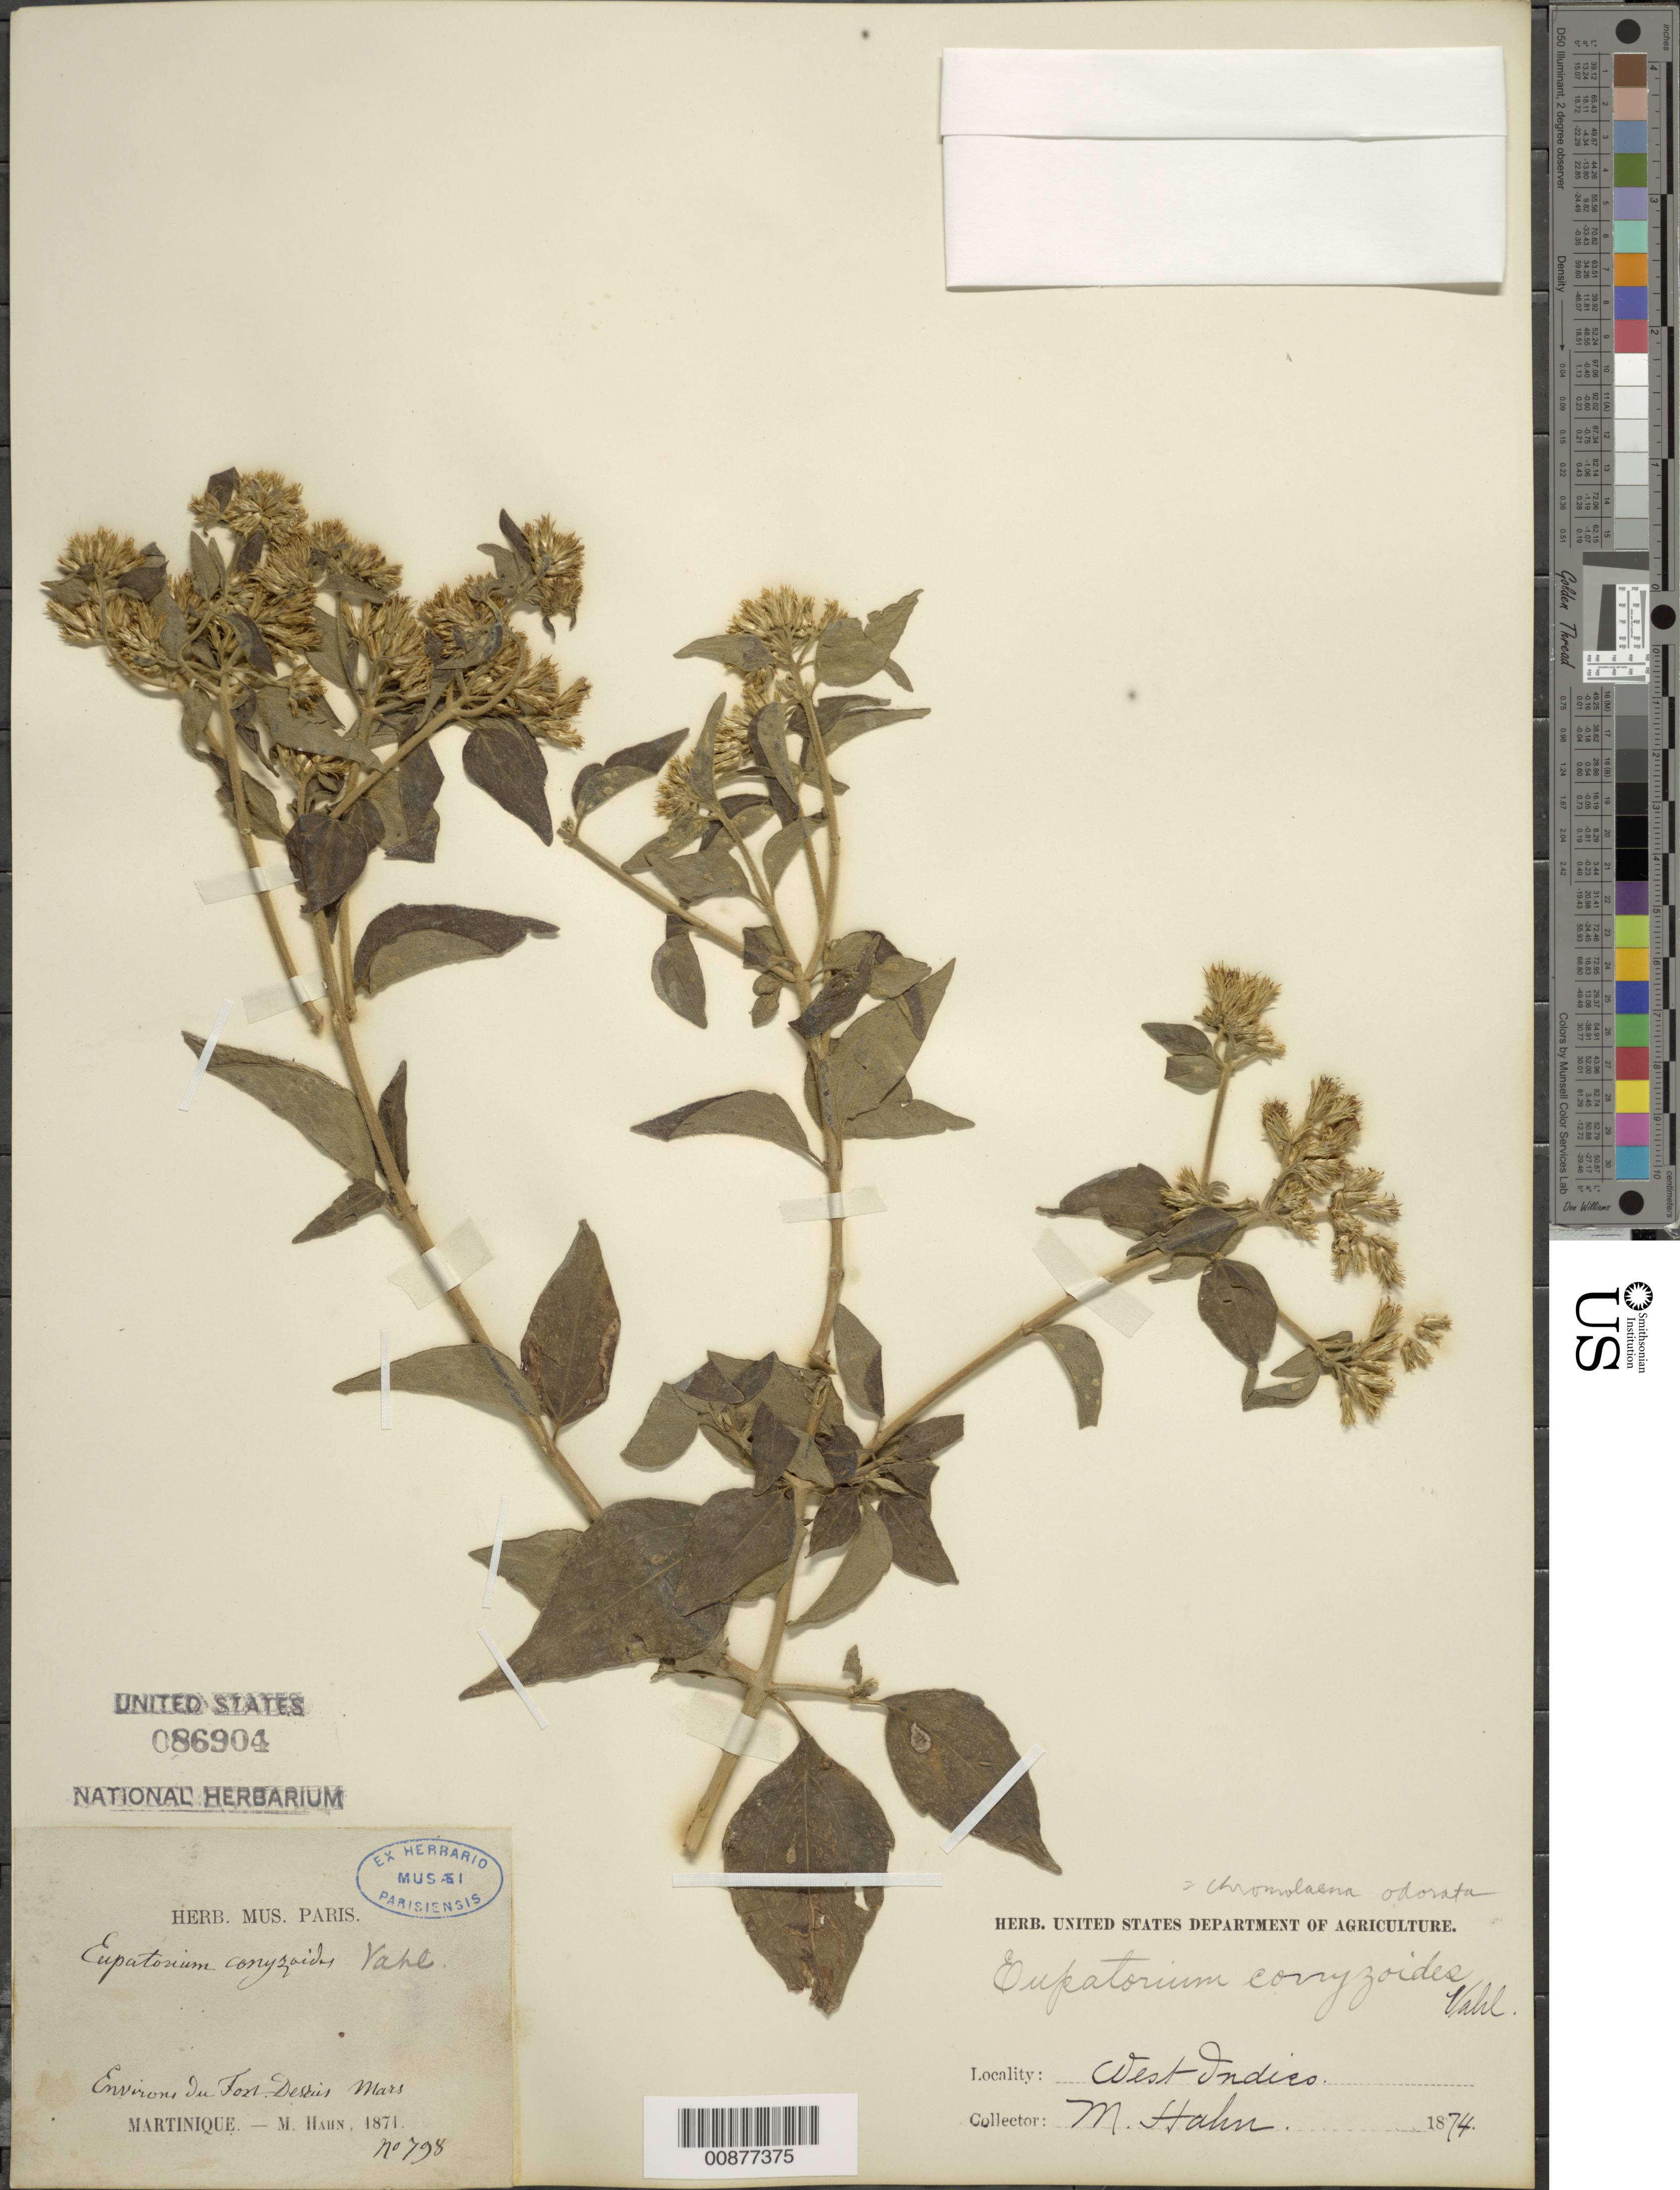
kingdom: Plantae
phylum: Tracheophyta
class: Magnoliopsida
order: Asterales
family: Asteraceae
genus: Chromolaena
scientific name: Chromolaena odorata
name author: (L.) R.M. King & H. Rob.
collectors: M. Hahn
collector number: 798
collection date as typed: Mar 1874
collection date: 1874-03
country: Martinique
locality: Environ du Fort Desuis (sp?)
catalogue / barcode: US 86904